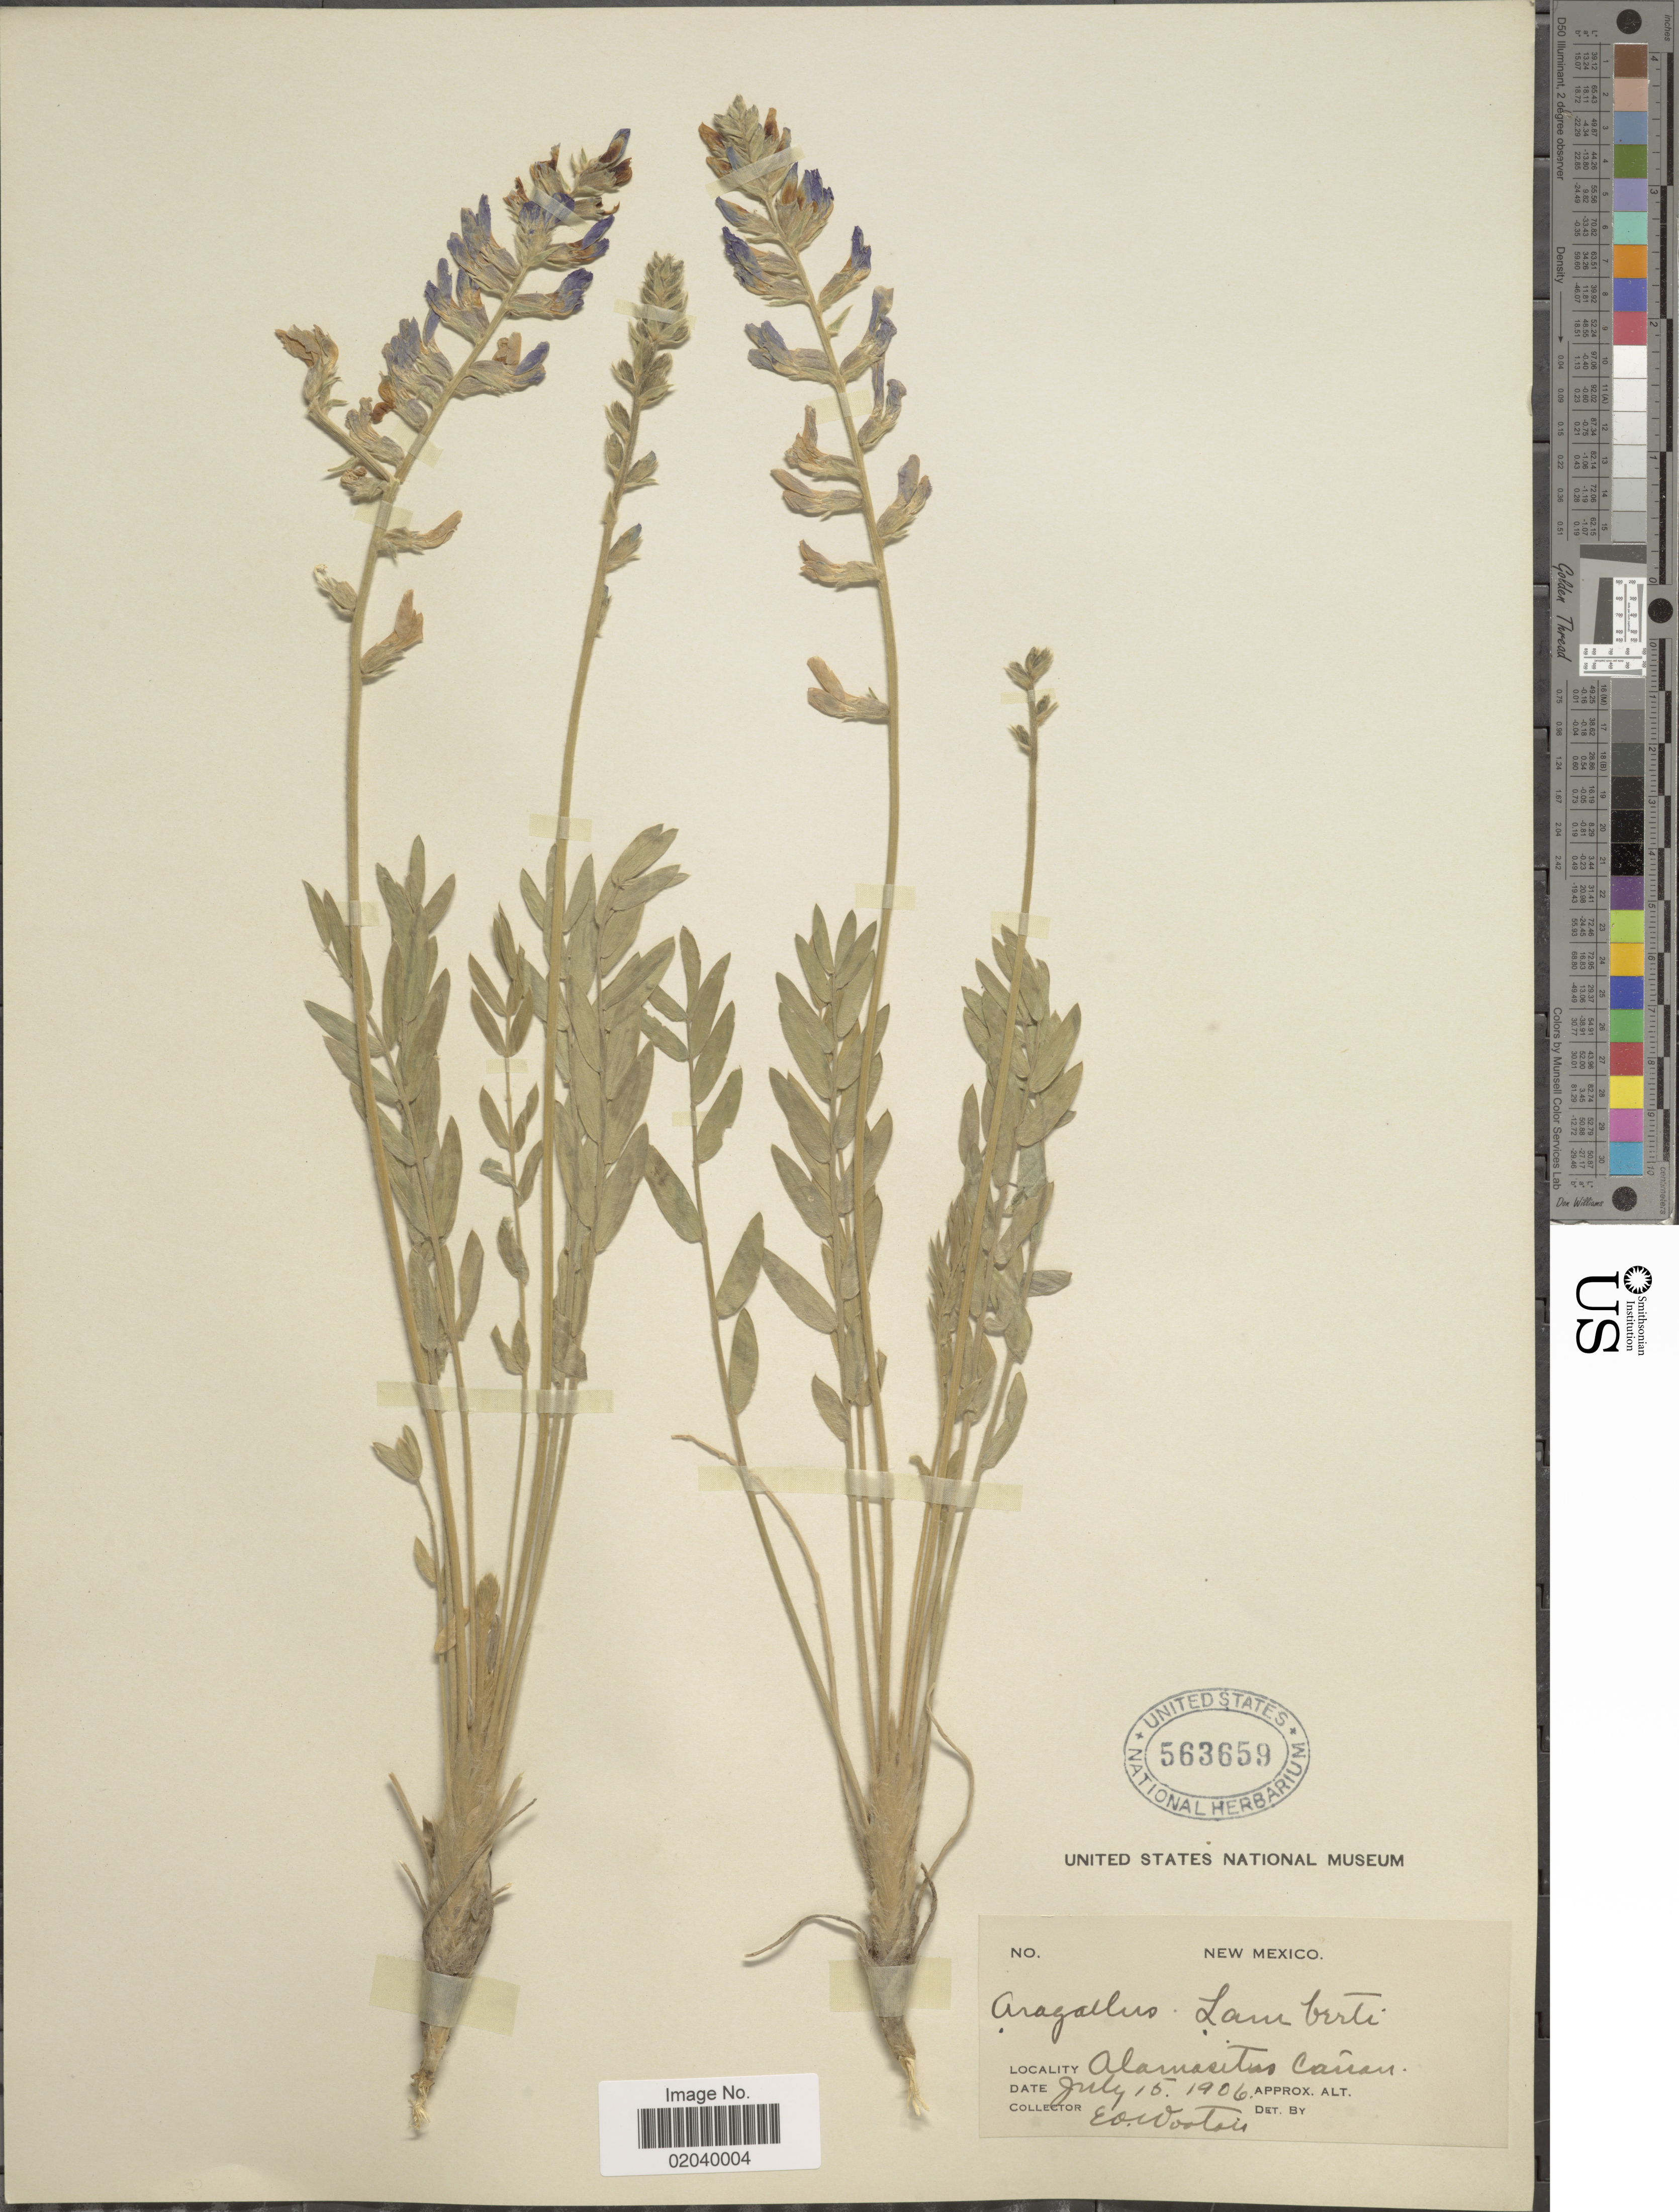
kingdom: Plantae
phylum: Tracheophyta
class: Magnoliopsida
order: Fabales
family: Fabaceae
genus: Oxytropis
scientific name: Oxytropis lambertii var. bigelovii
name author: A. Gray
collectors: E. O. Wooton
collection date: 1906-07-15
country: United States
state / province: New Mexico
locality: Alamasitas Canon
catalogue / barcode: US 563659